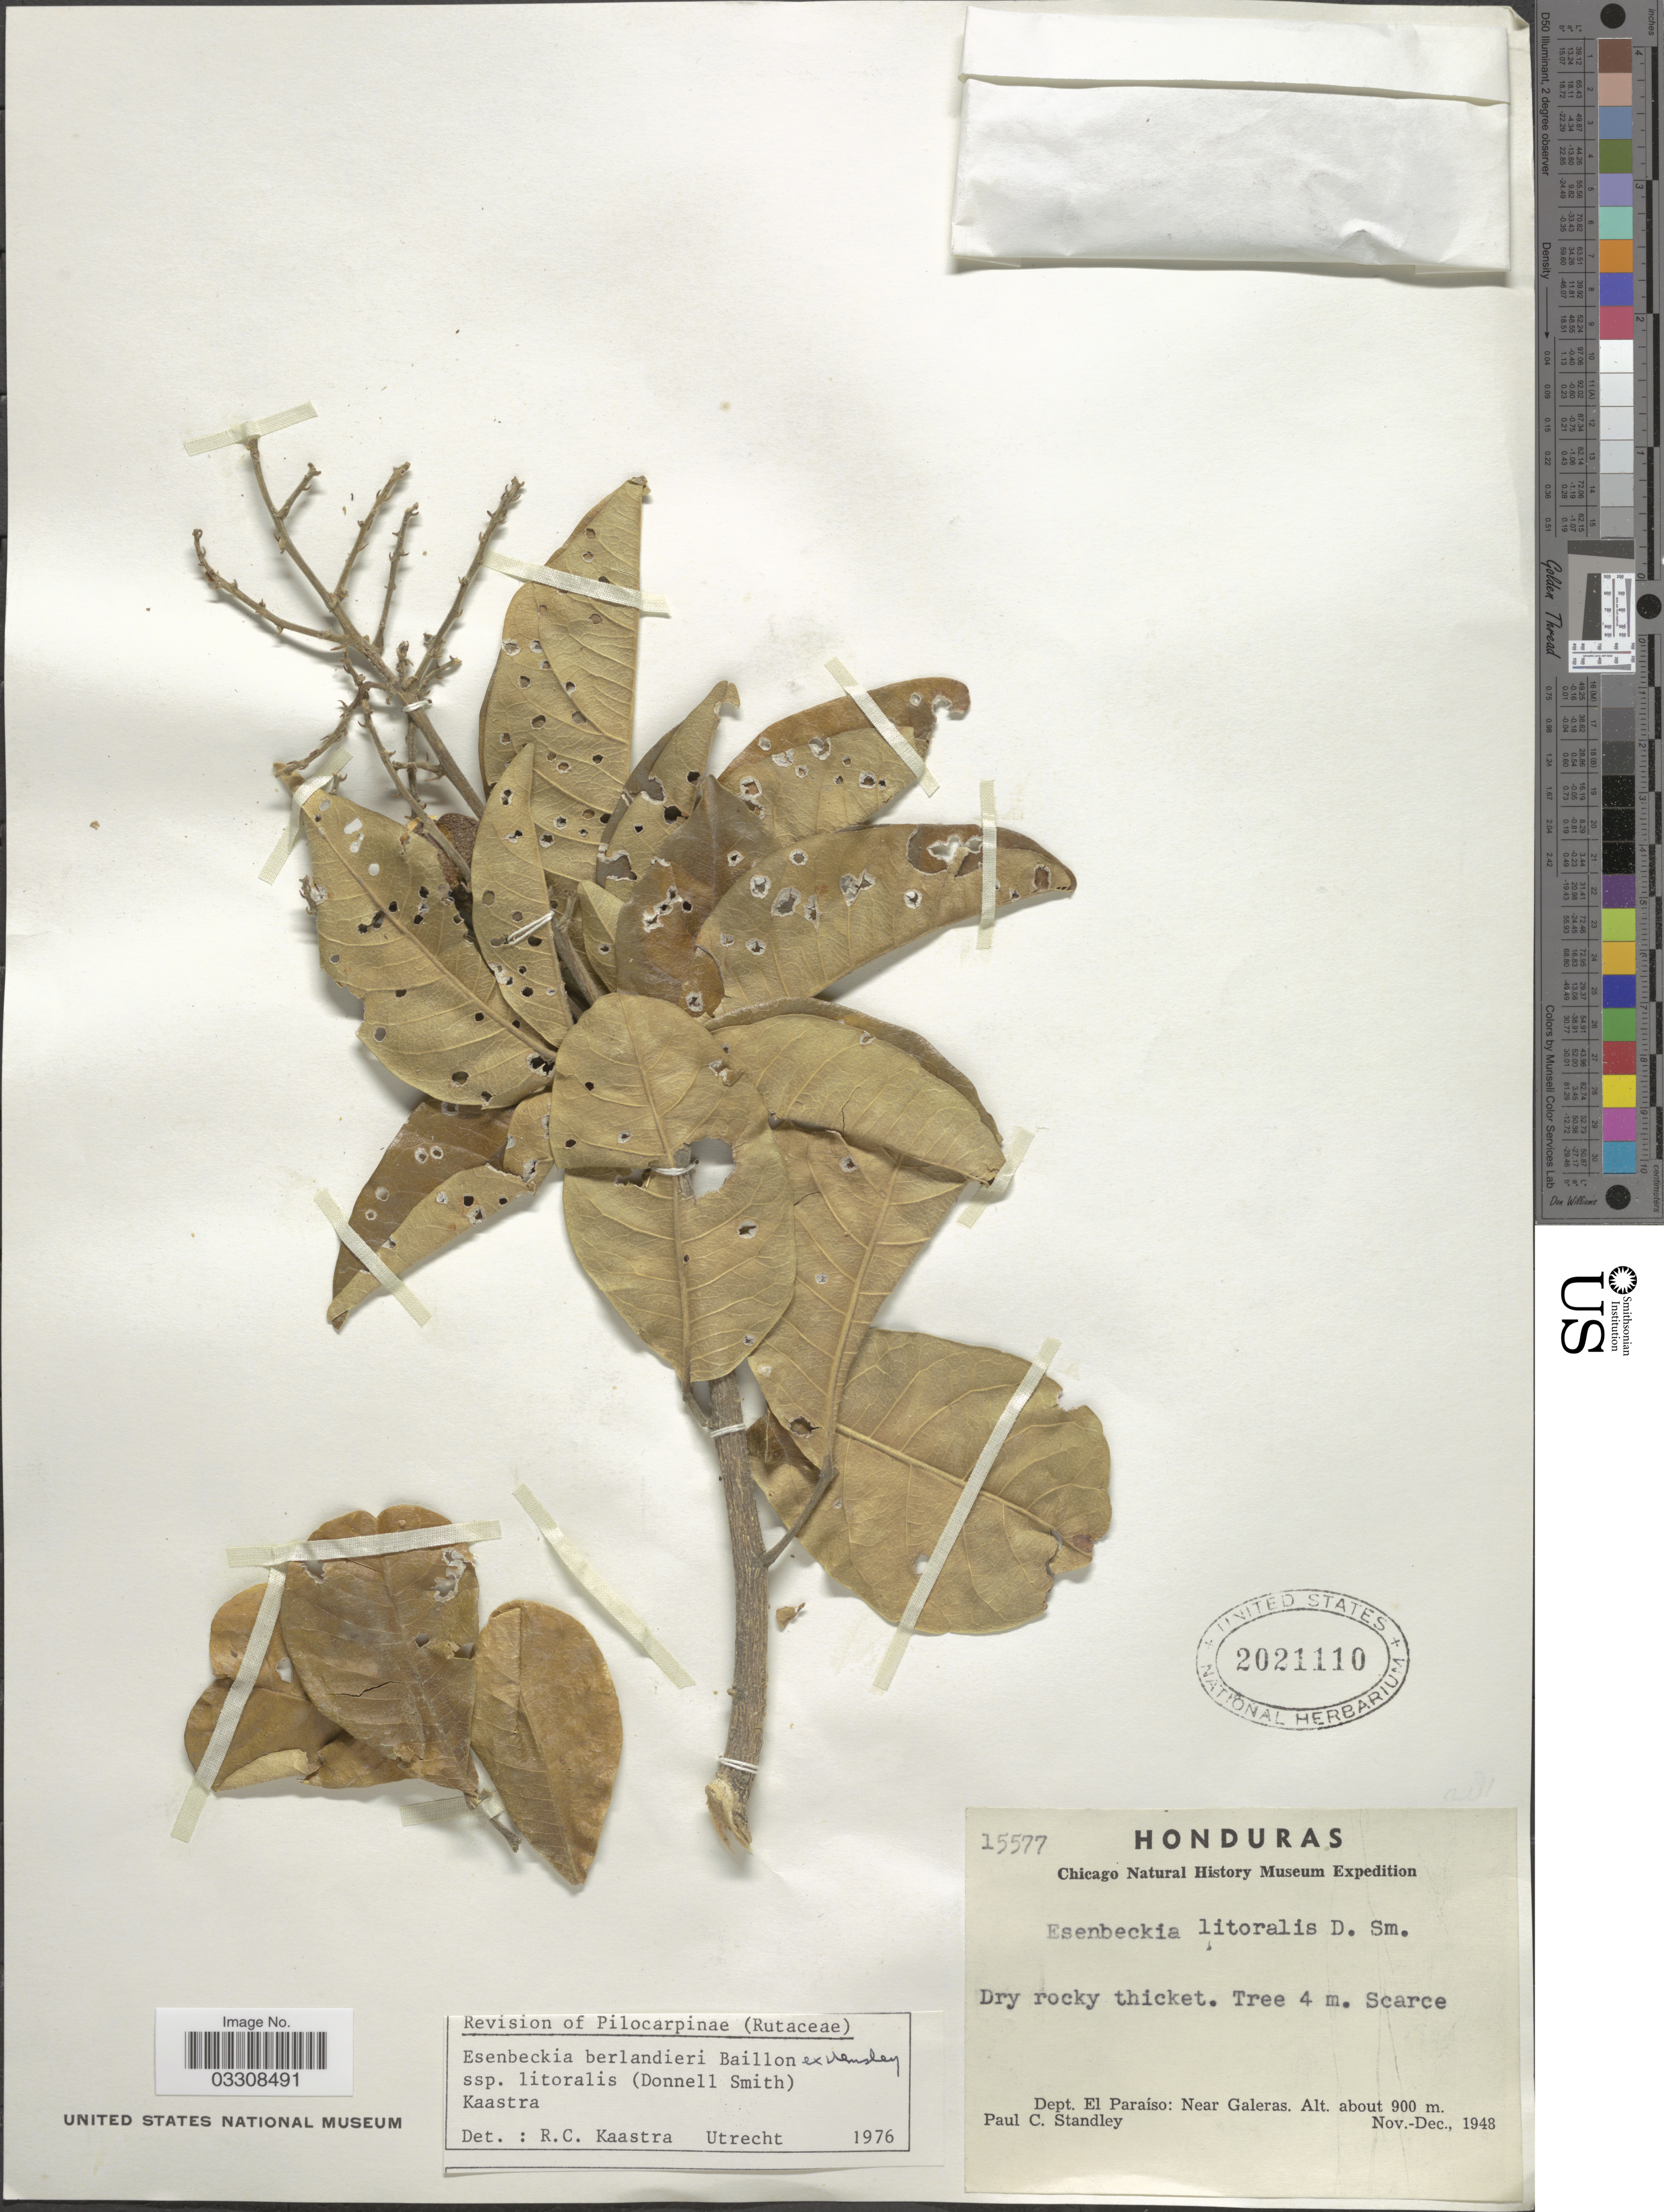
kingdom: Plantae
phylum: Tracheophyta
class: Magnoliopsida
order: Sapindales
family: Rutaceae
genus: Esenbeckia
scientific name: Esenbeckia berlandieri subsp. litoralis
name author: (Donn. Sm.) Kaastra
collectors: P. C. Standley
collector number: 15577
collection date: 1948-11/1948-12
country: Honduras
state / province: El Paraíso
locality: Dept. El Paraíso: Near Galeras.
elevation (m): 900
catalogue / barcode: US 2021110